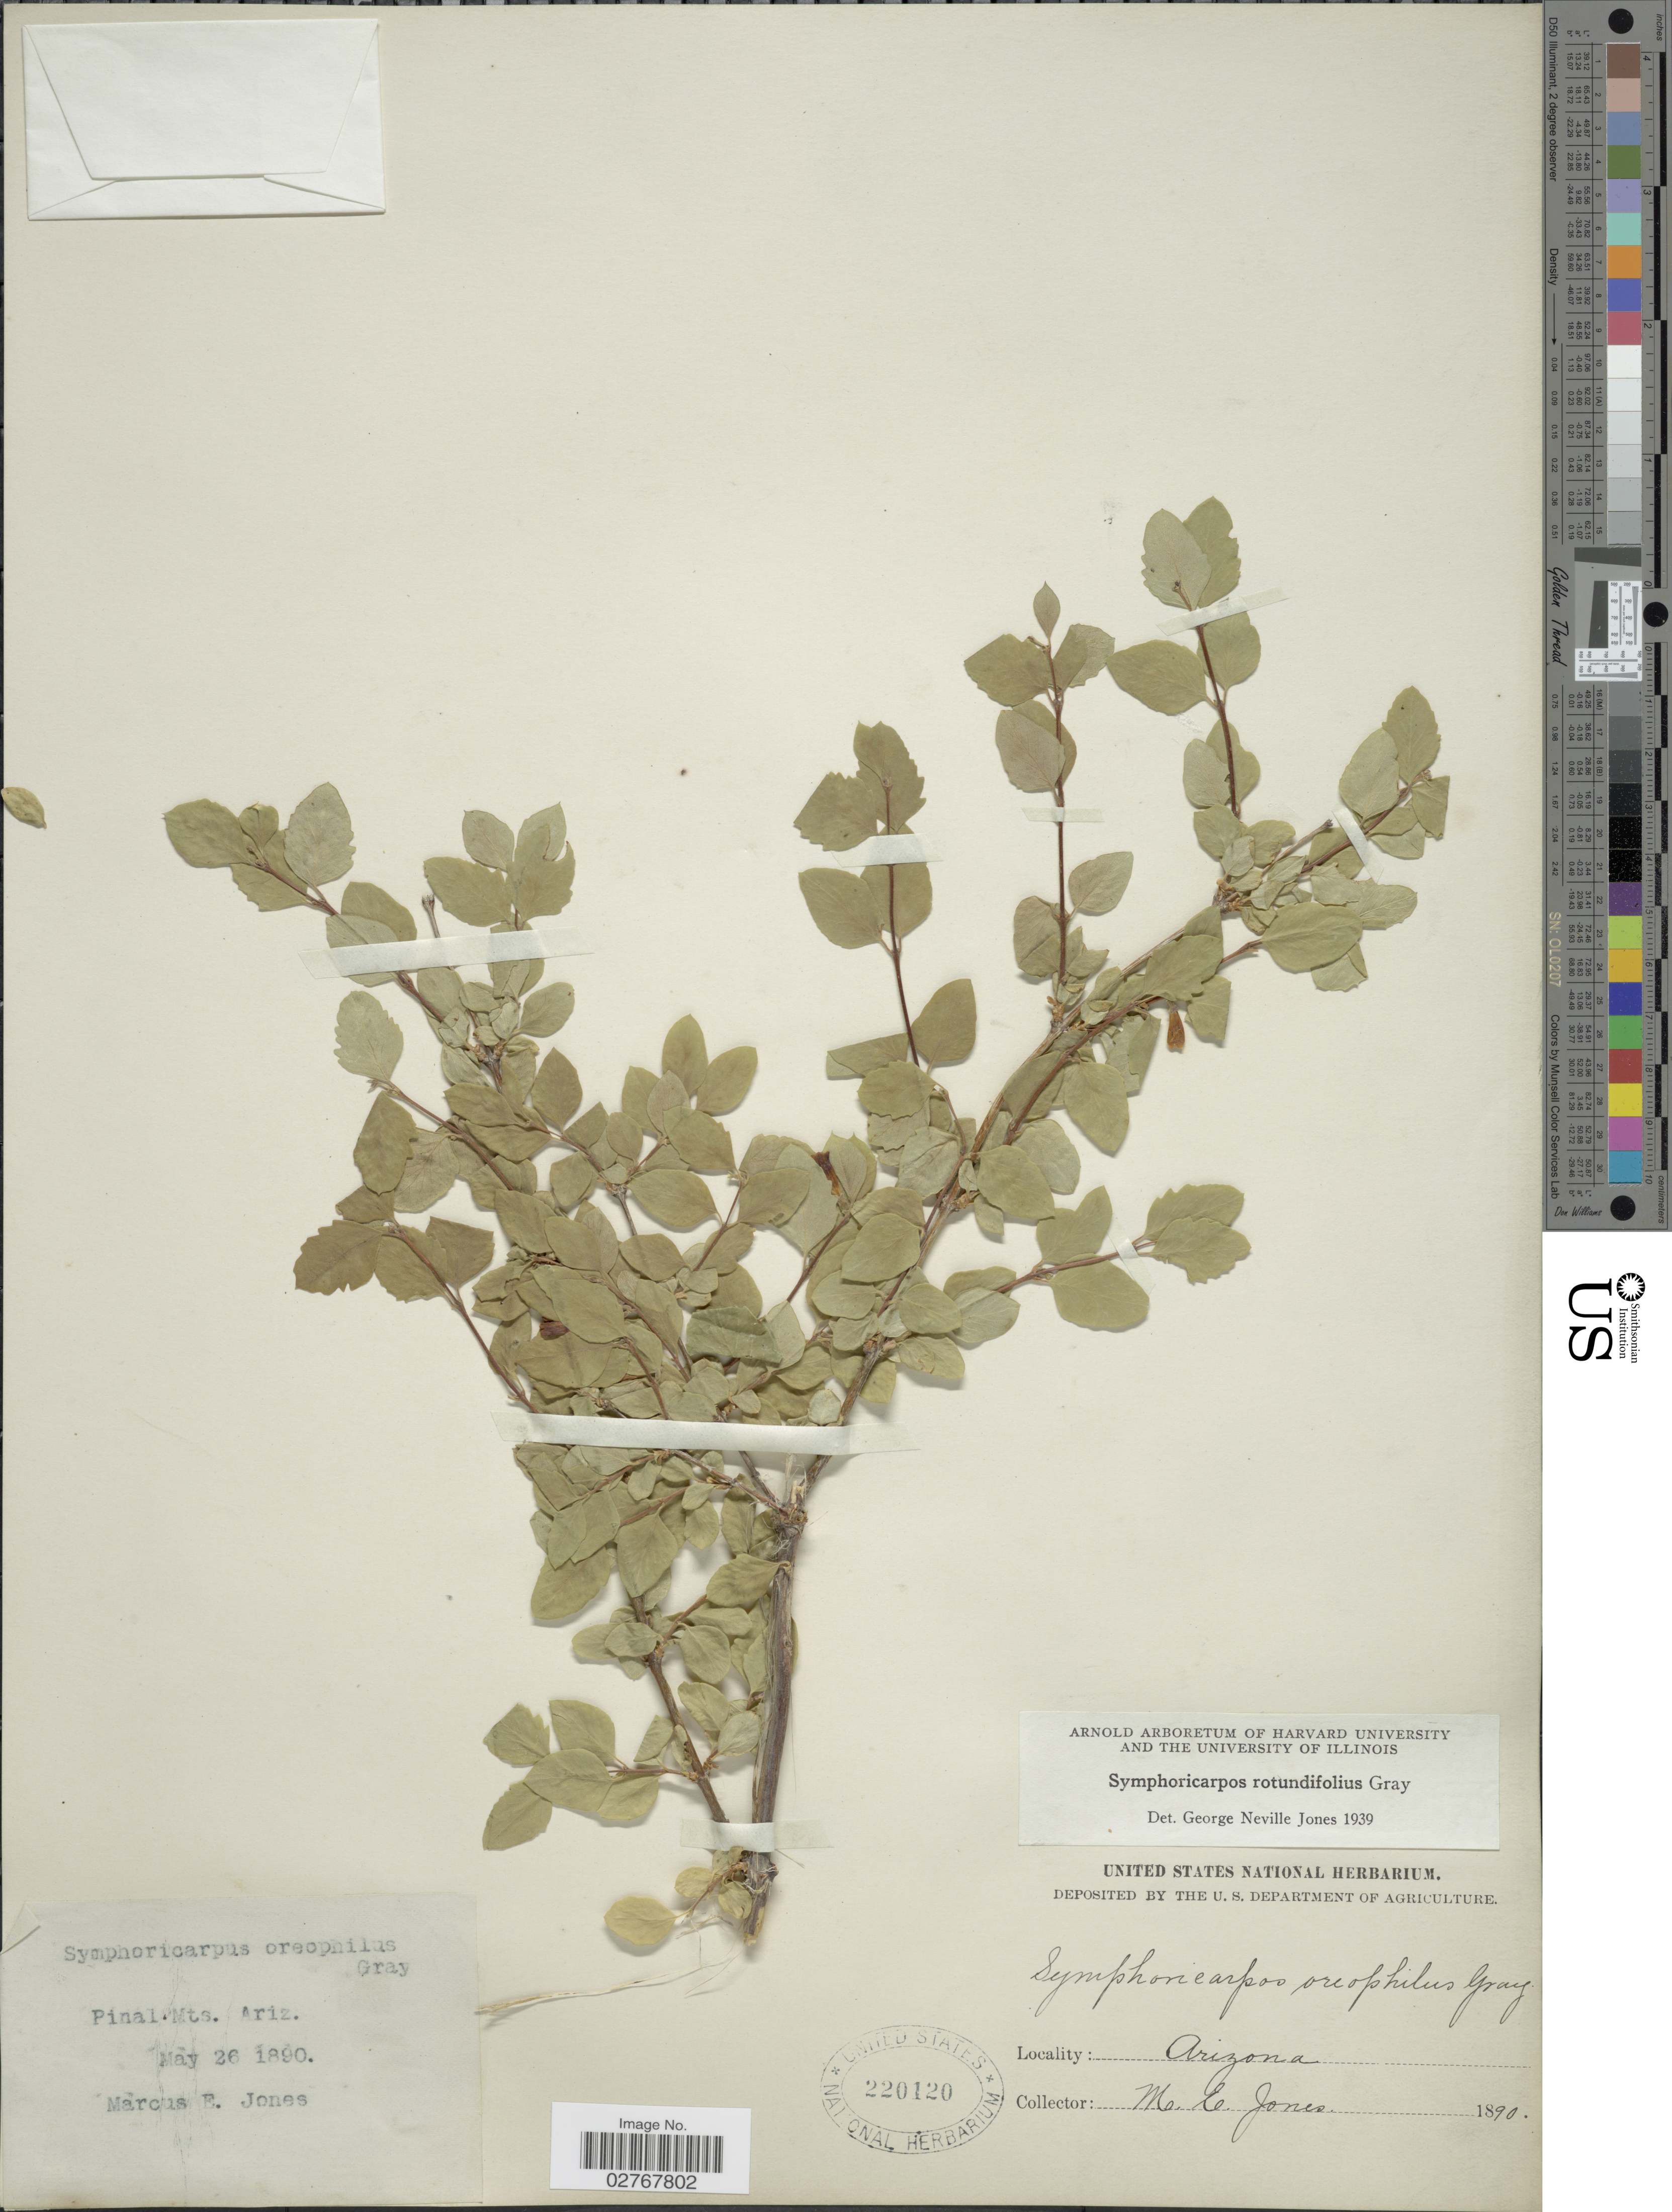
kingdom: Plantae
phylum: Tracheophyta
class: Magnoliopsida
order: Dipsacales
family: Caprifoliaceae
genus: Symphoricarpos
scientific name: Symphoricarpos rotundifolius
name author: A. Gray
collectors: M. E. Jones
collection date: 1890-05-26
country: United States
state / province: Arizona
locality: Pinal Mts.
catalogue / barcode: US 220120